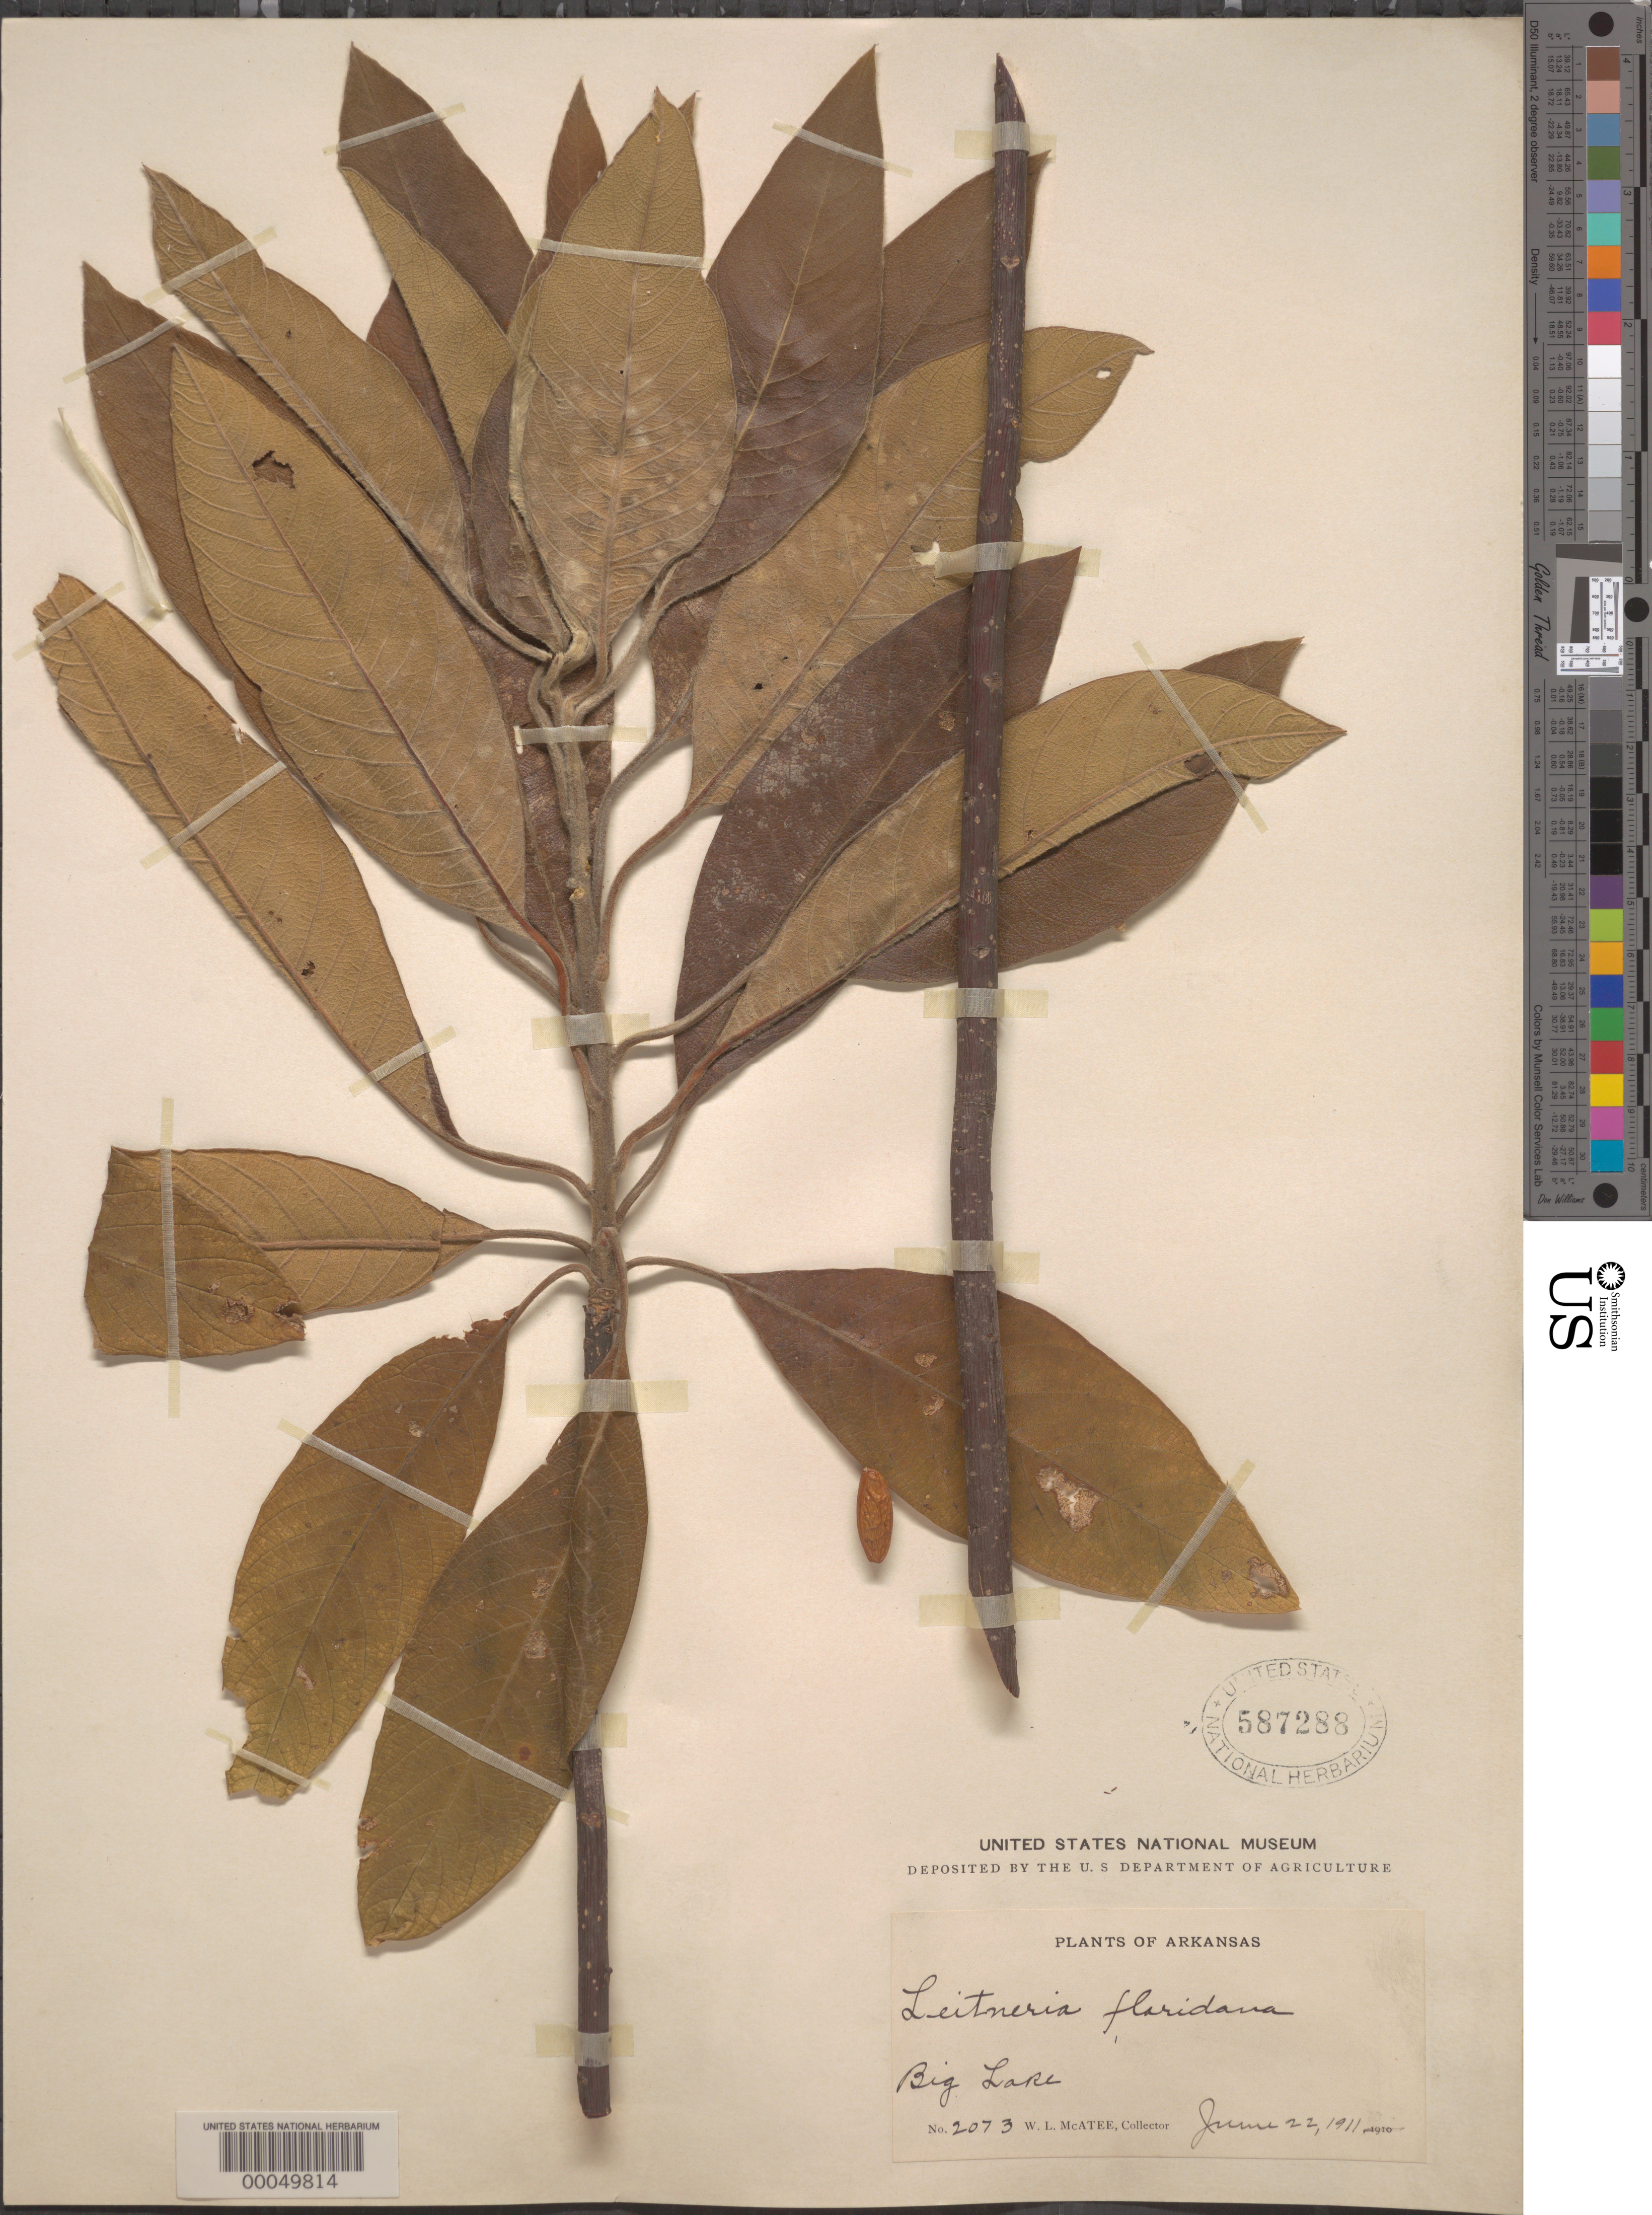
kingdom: Plantae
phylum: Tracheophyta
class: Magnoliopsida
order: Sapindales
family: Simaroubaceae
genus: Leitneria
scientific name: Leitneria floridana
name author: Chapm.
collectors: W. McAtee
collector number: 2073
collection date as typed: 22 Jun 1911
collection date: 1911-06-22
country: United States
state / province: Arkansas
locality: Big lake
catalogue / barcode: US 587288